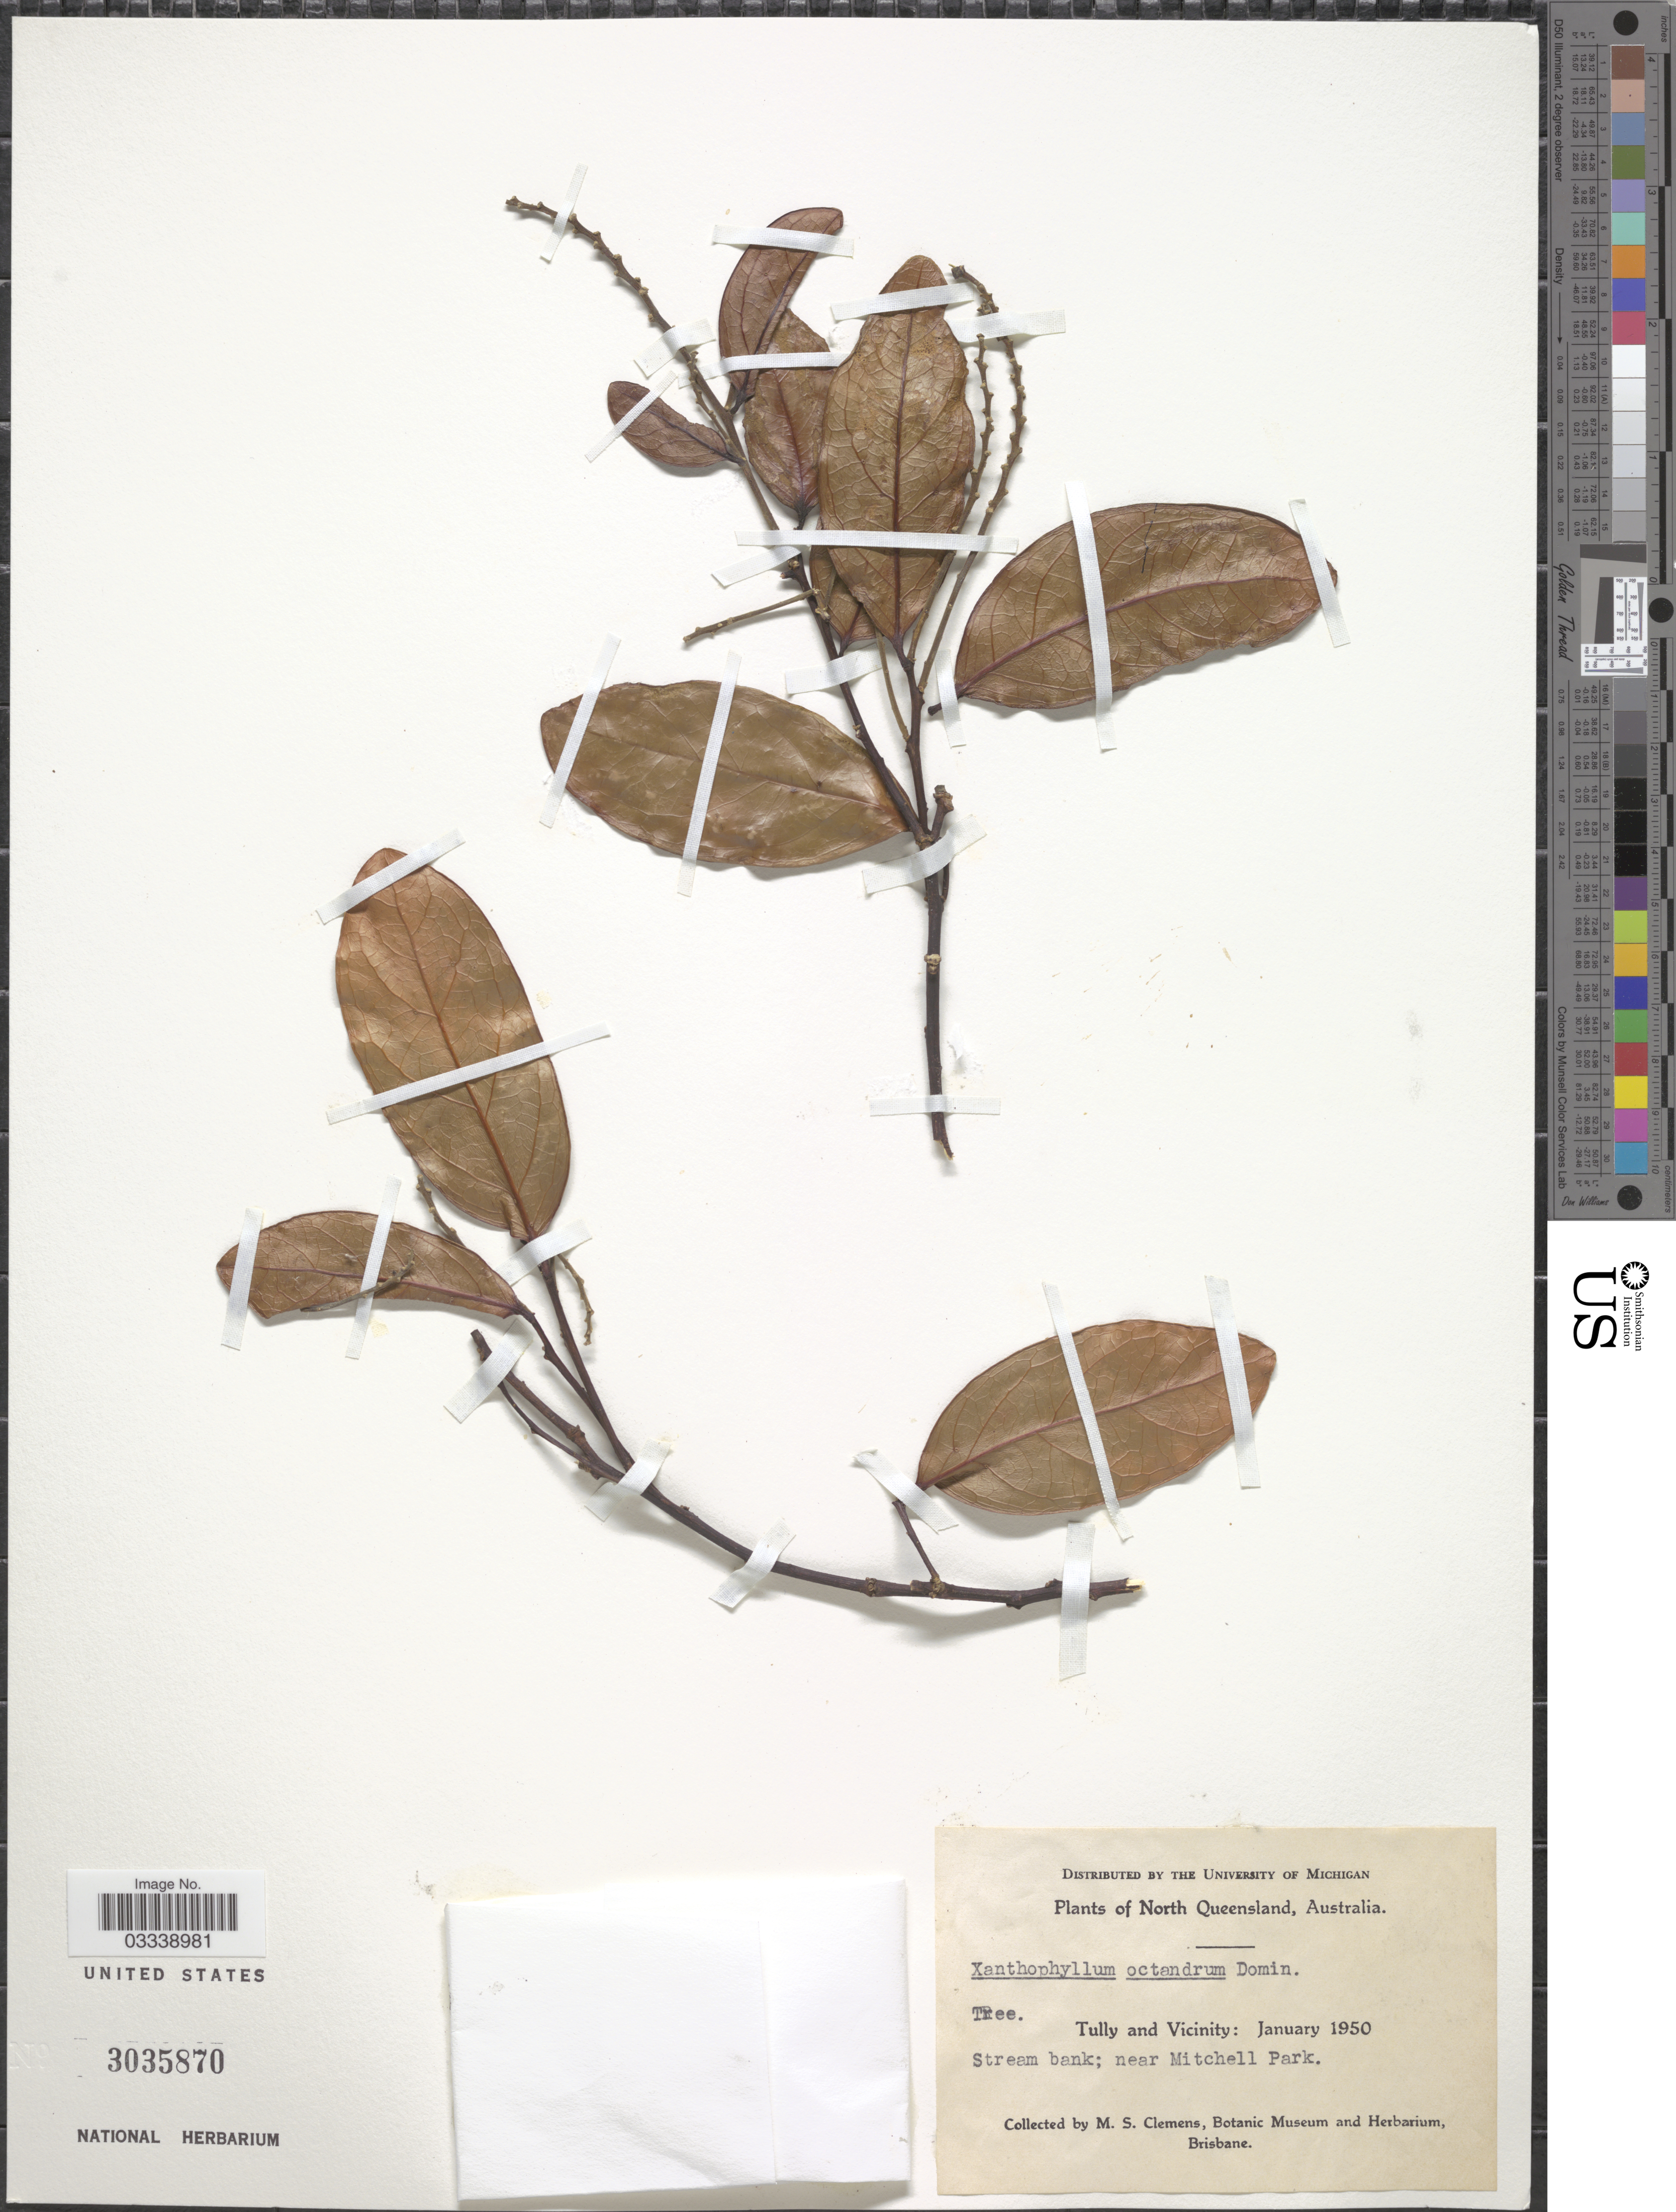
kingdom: Plantae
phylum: Tracheophyta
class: Magnoliopsida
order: Fabales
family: Polygalaceae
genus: Xanthophyllum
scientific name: Xanthophyllum octandrum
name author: (F. Muell.) Domin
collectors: M. S. Clemens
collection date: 1950-01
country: Australia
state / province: Queensland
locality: North Queensland. Tully and Vicinity.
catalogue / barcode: US 3035870